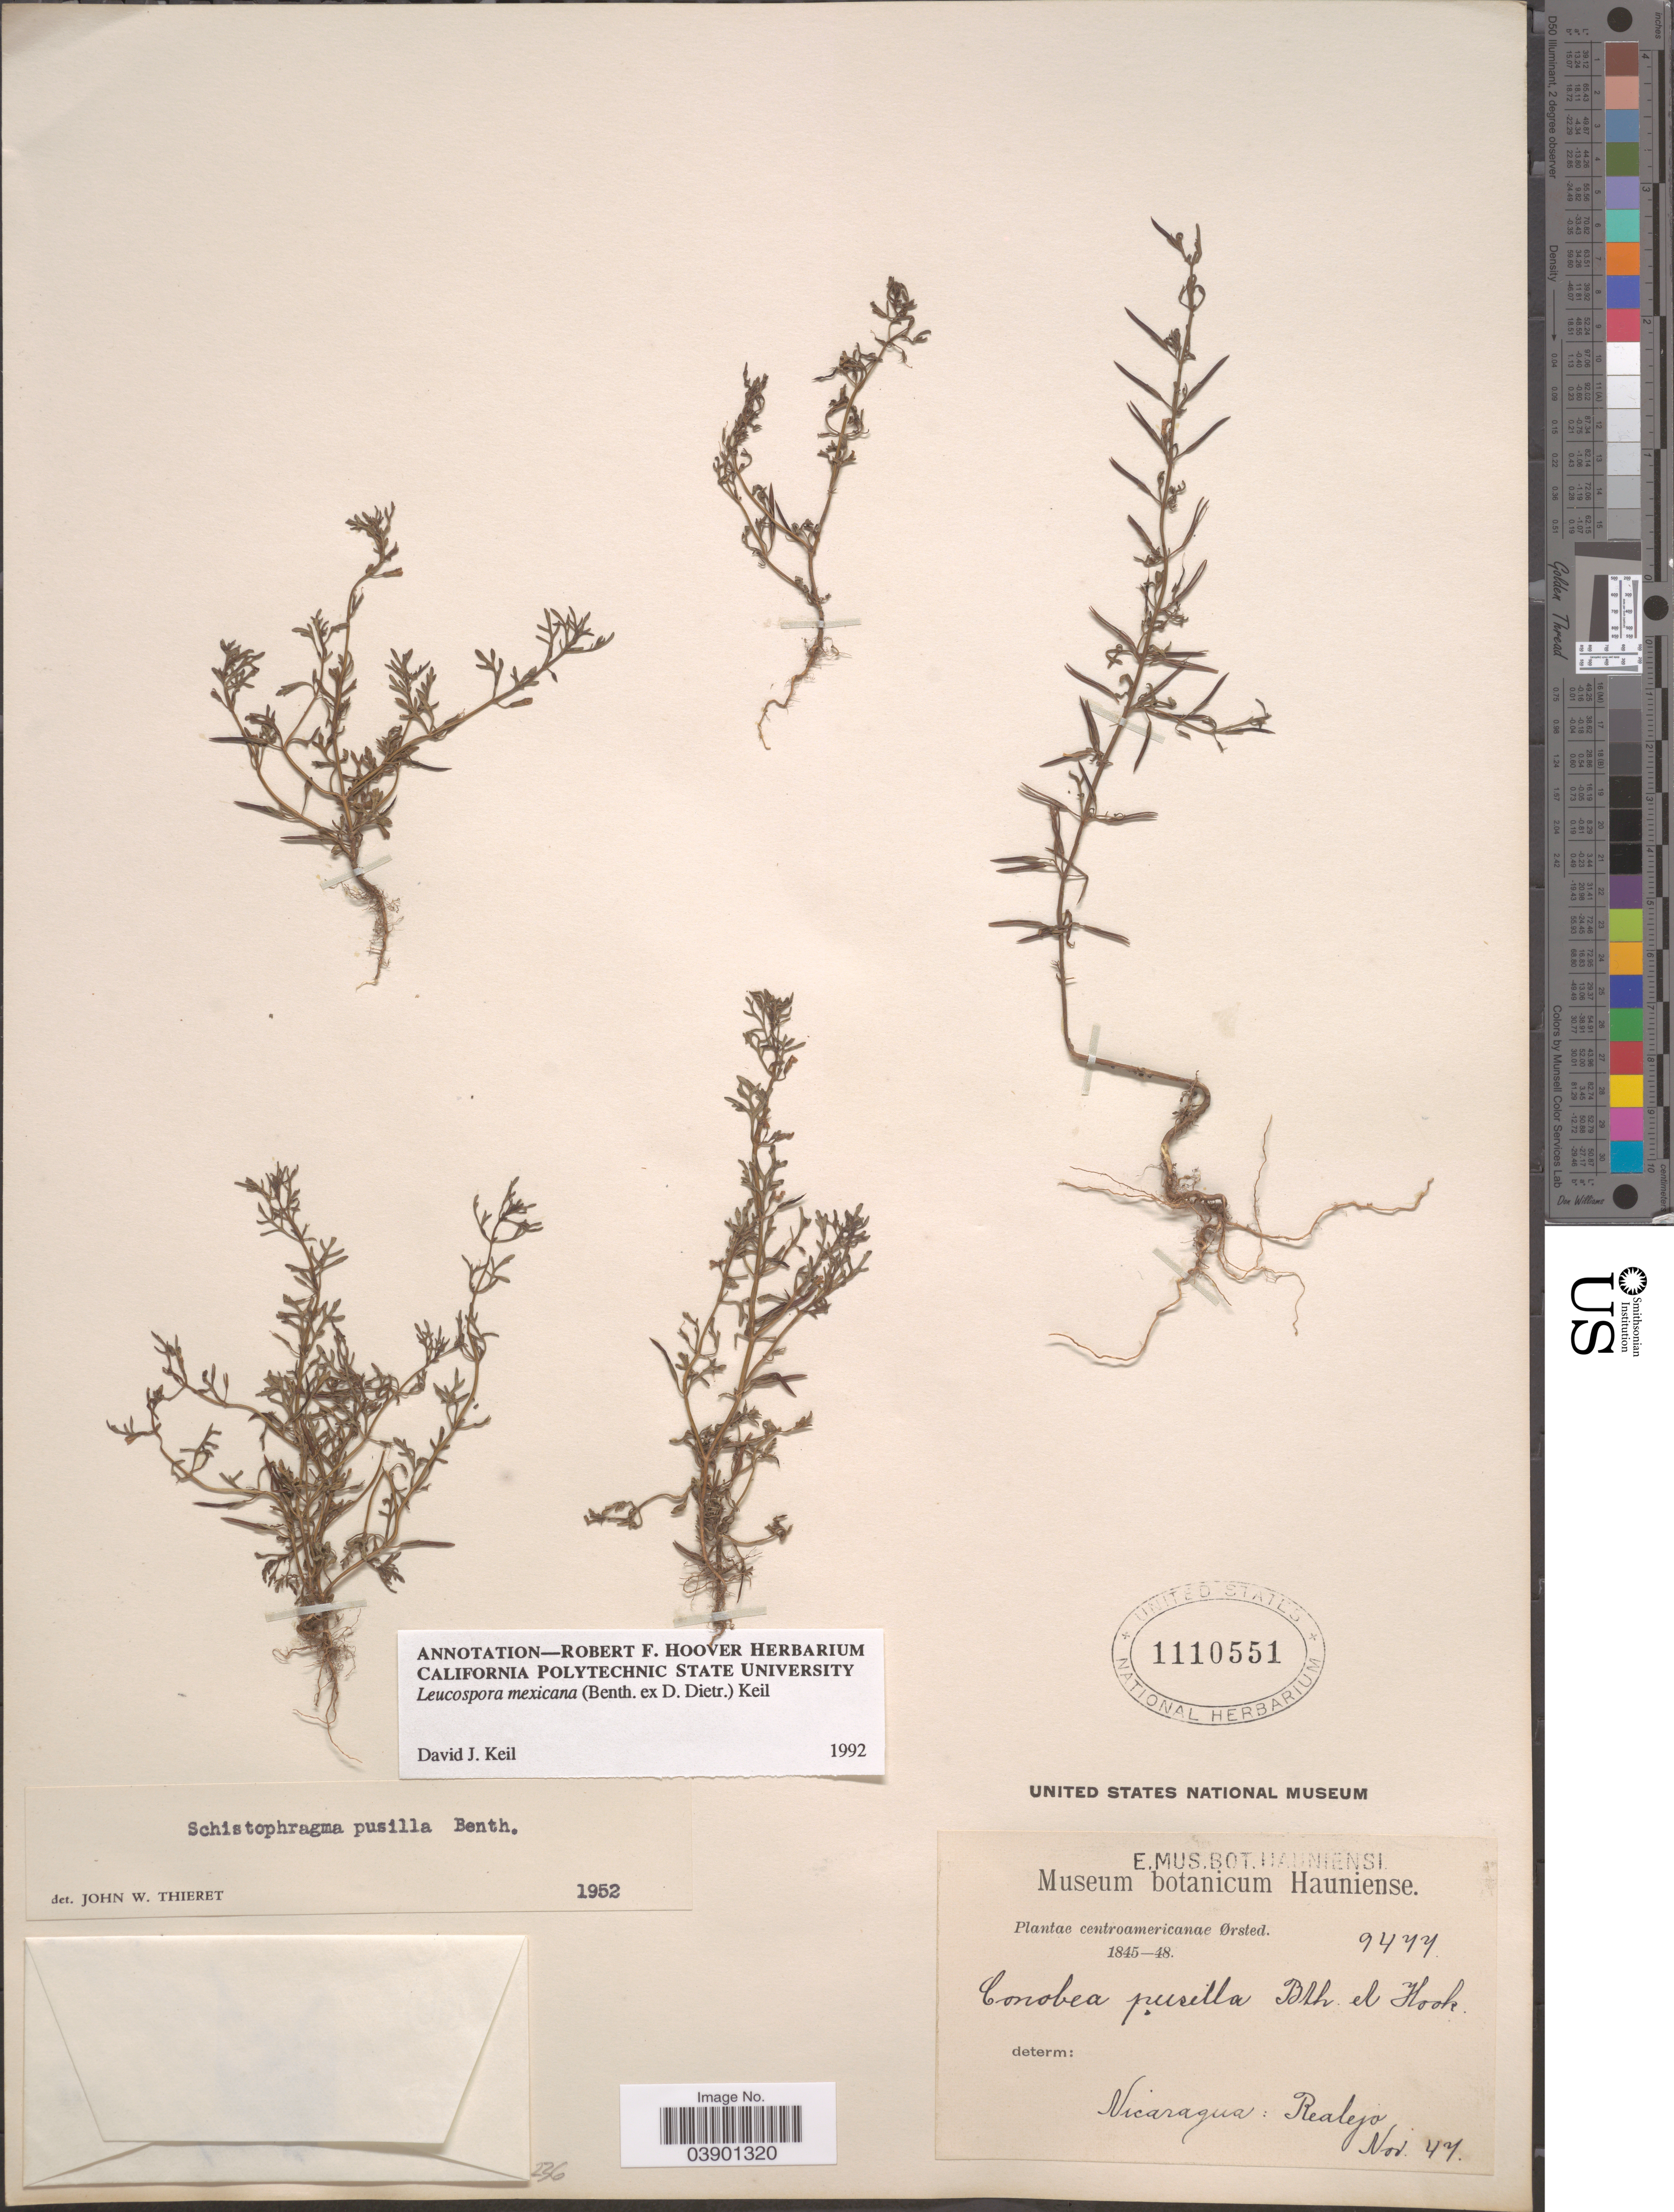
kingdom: Plantae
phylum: Tracheophyta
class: Magnoliopsida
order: Lamiales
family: Plantaginaceae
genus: Schistophragma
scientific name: Schistophragma pusillum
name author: Benth.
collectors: Ørsted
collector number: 9477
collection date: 1847-11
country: Nicaragua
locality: Centroamericanae. Realejo.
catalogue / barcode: US 1110551